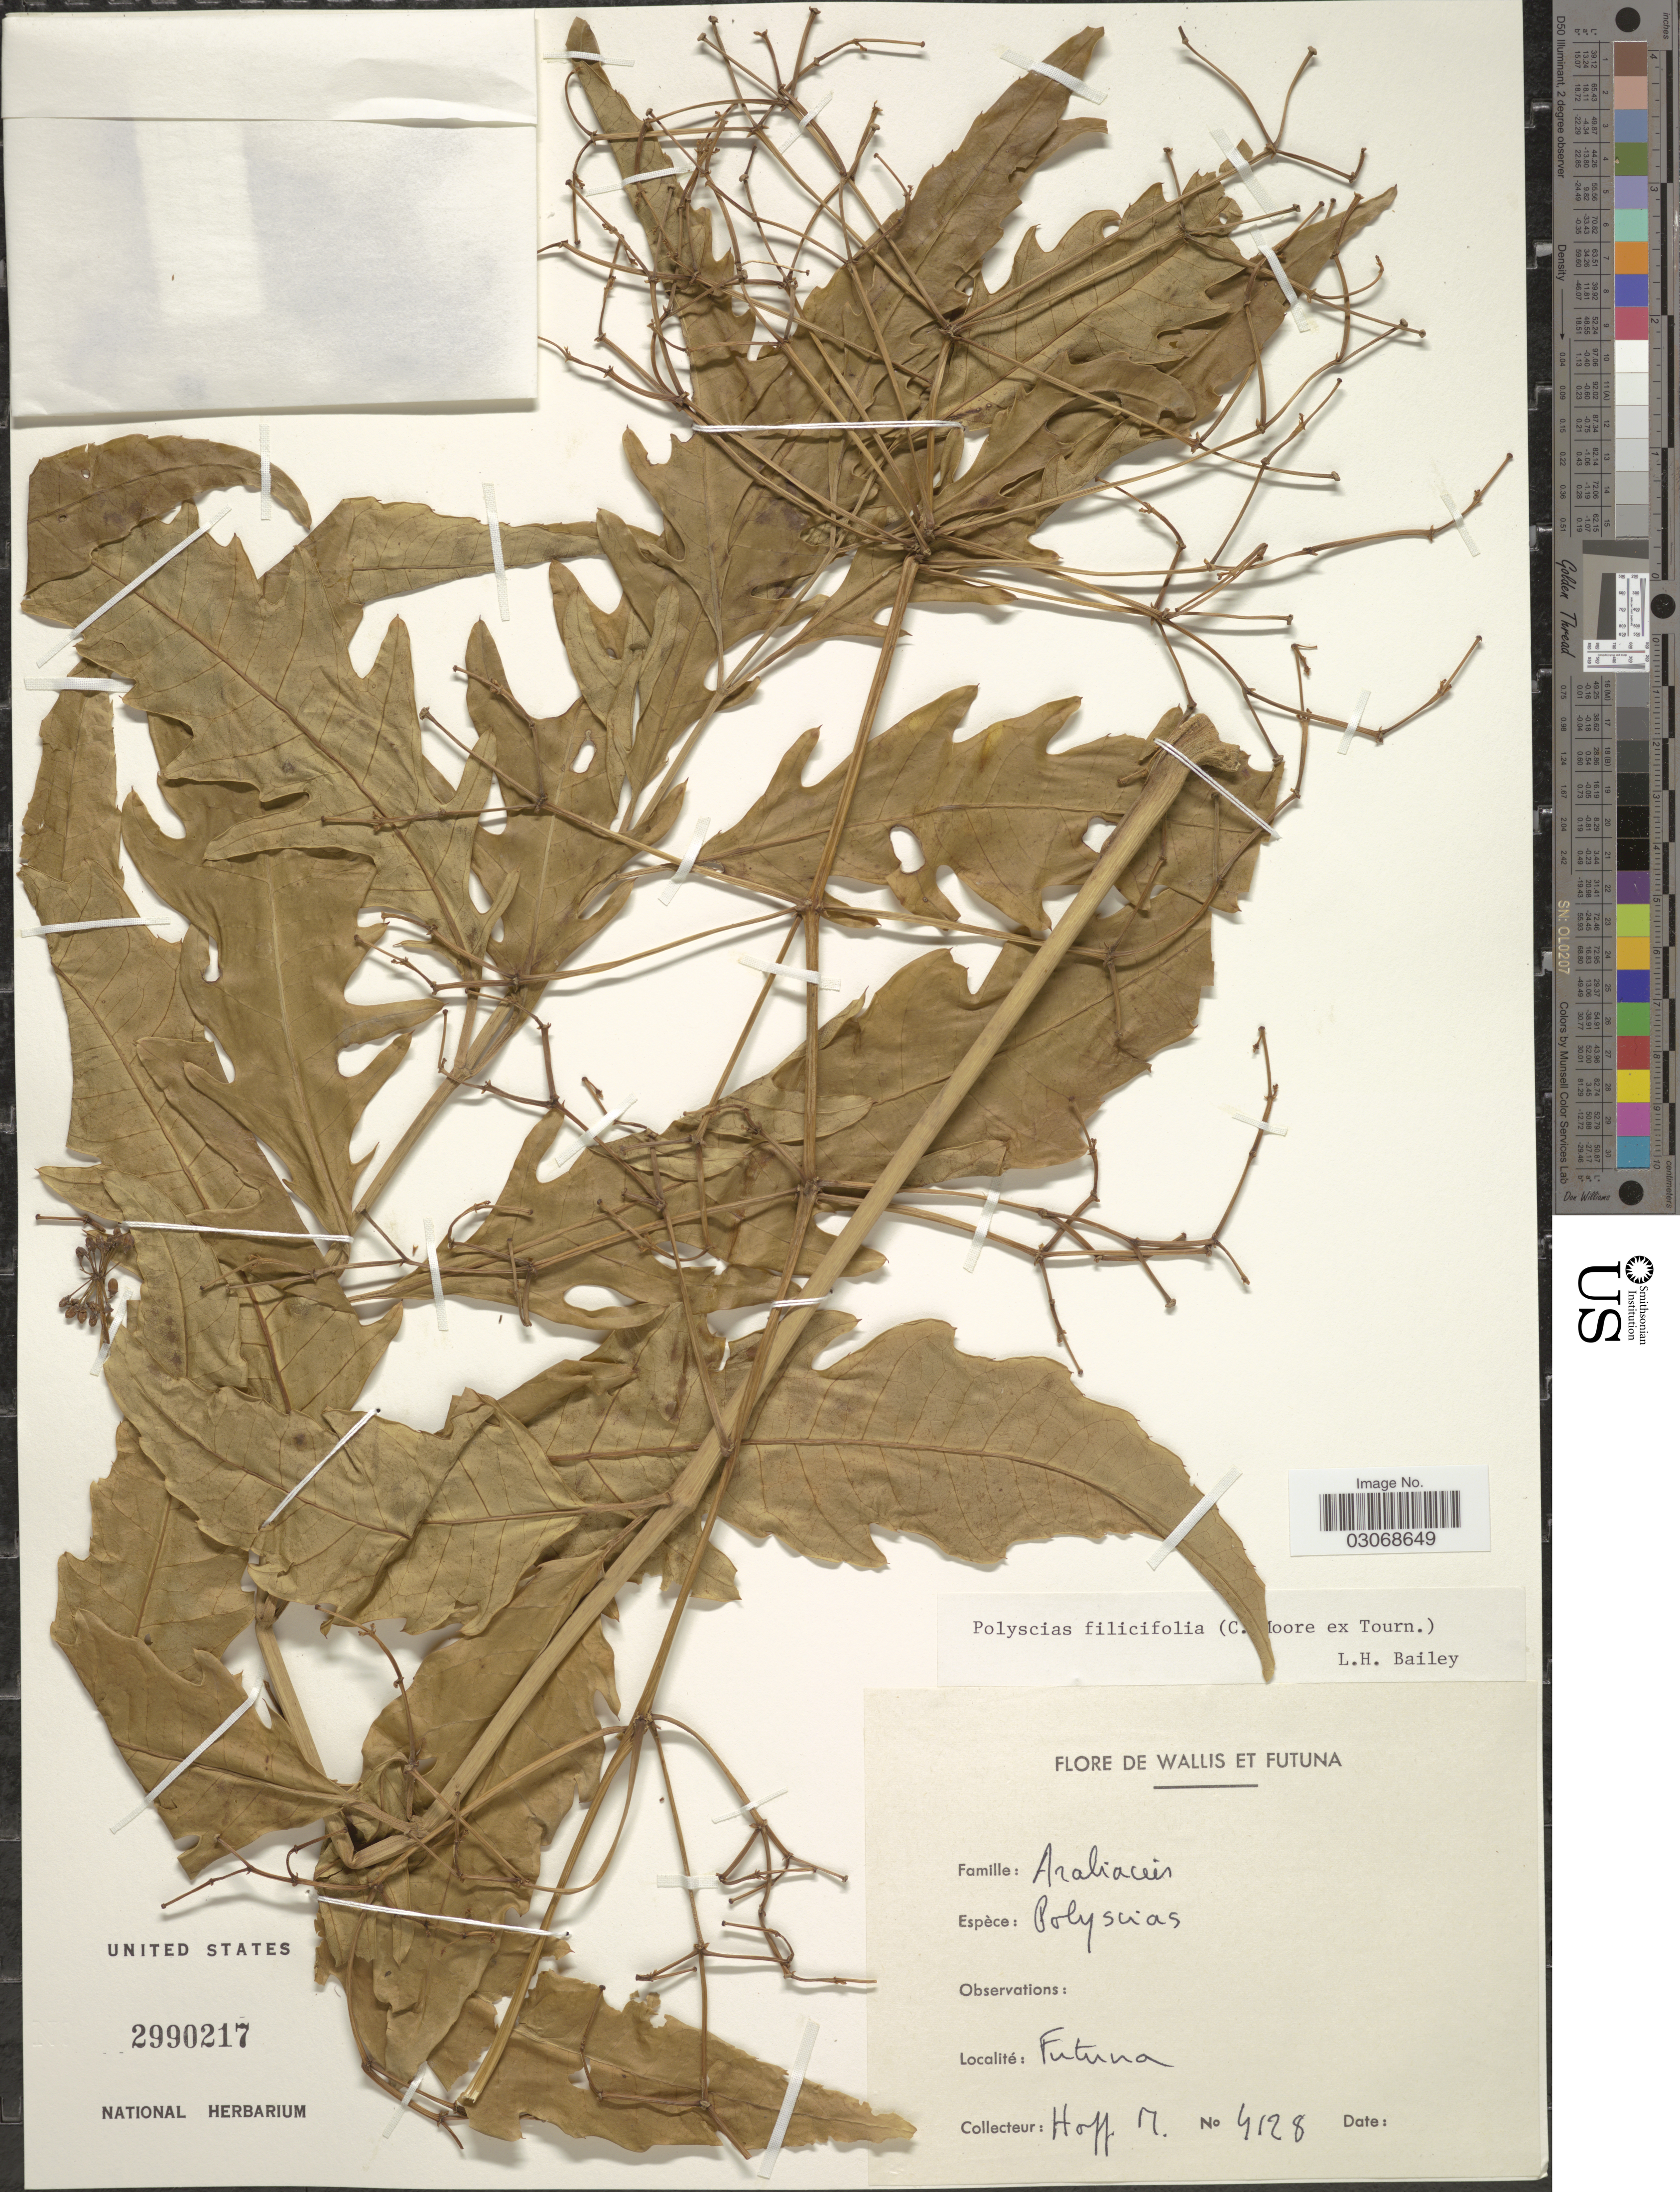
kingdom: Plantae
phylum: Tracheophyta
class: Magnoliopsida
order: Apiales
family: Araliaceae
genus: Polyscias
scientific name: Polyscias filicifolia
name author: (C. Moore ex E. Fourn.) L.H. Bailey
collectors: M. Hoff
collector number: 4128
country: Wallis and Futuna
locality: Futuna.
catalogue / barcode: US 2990217